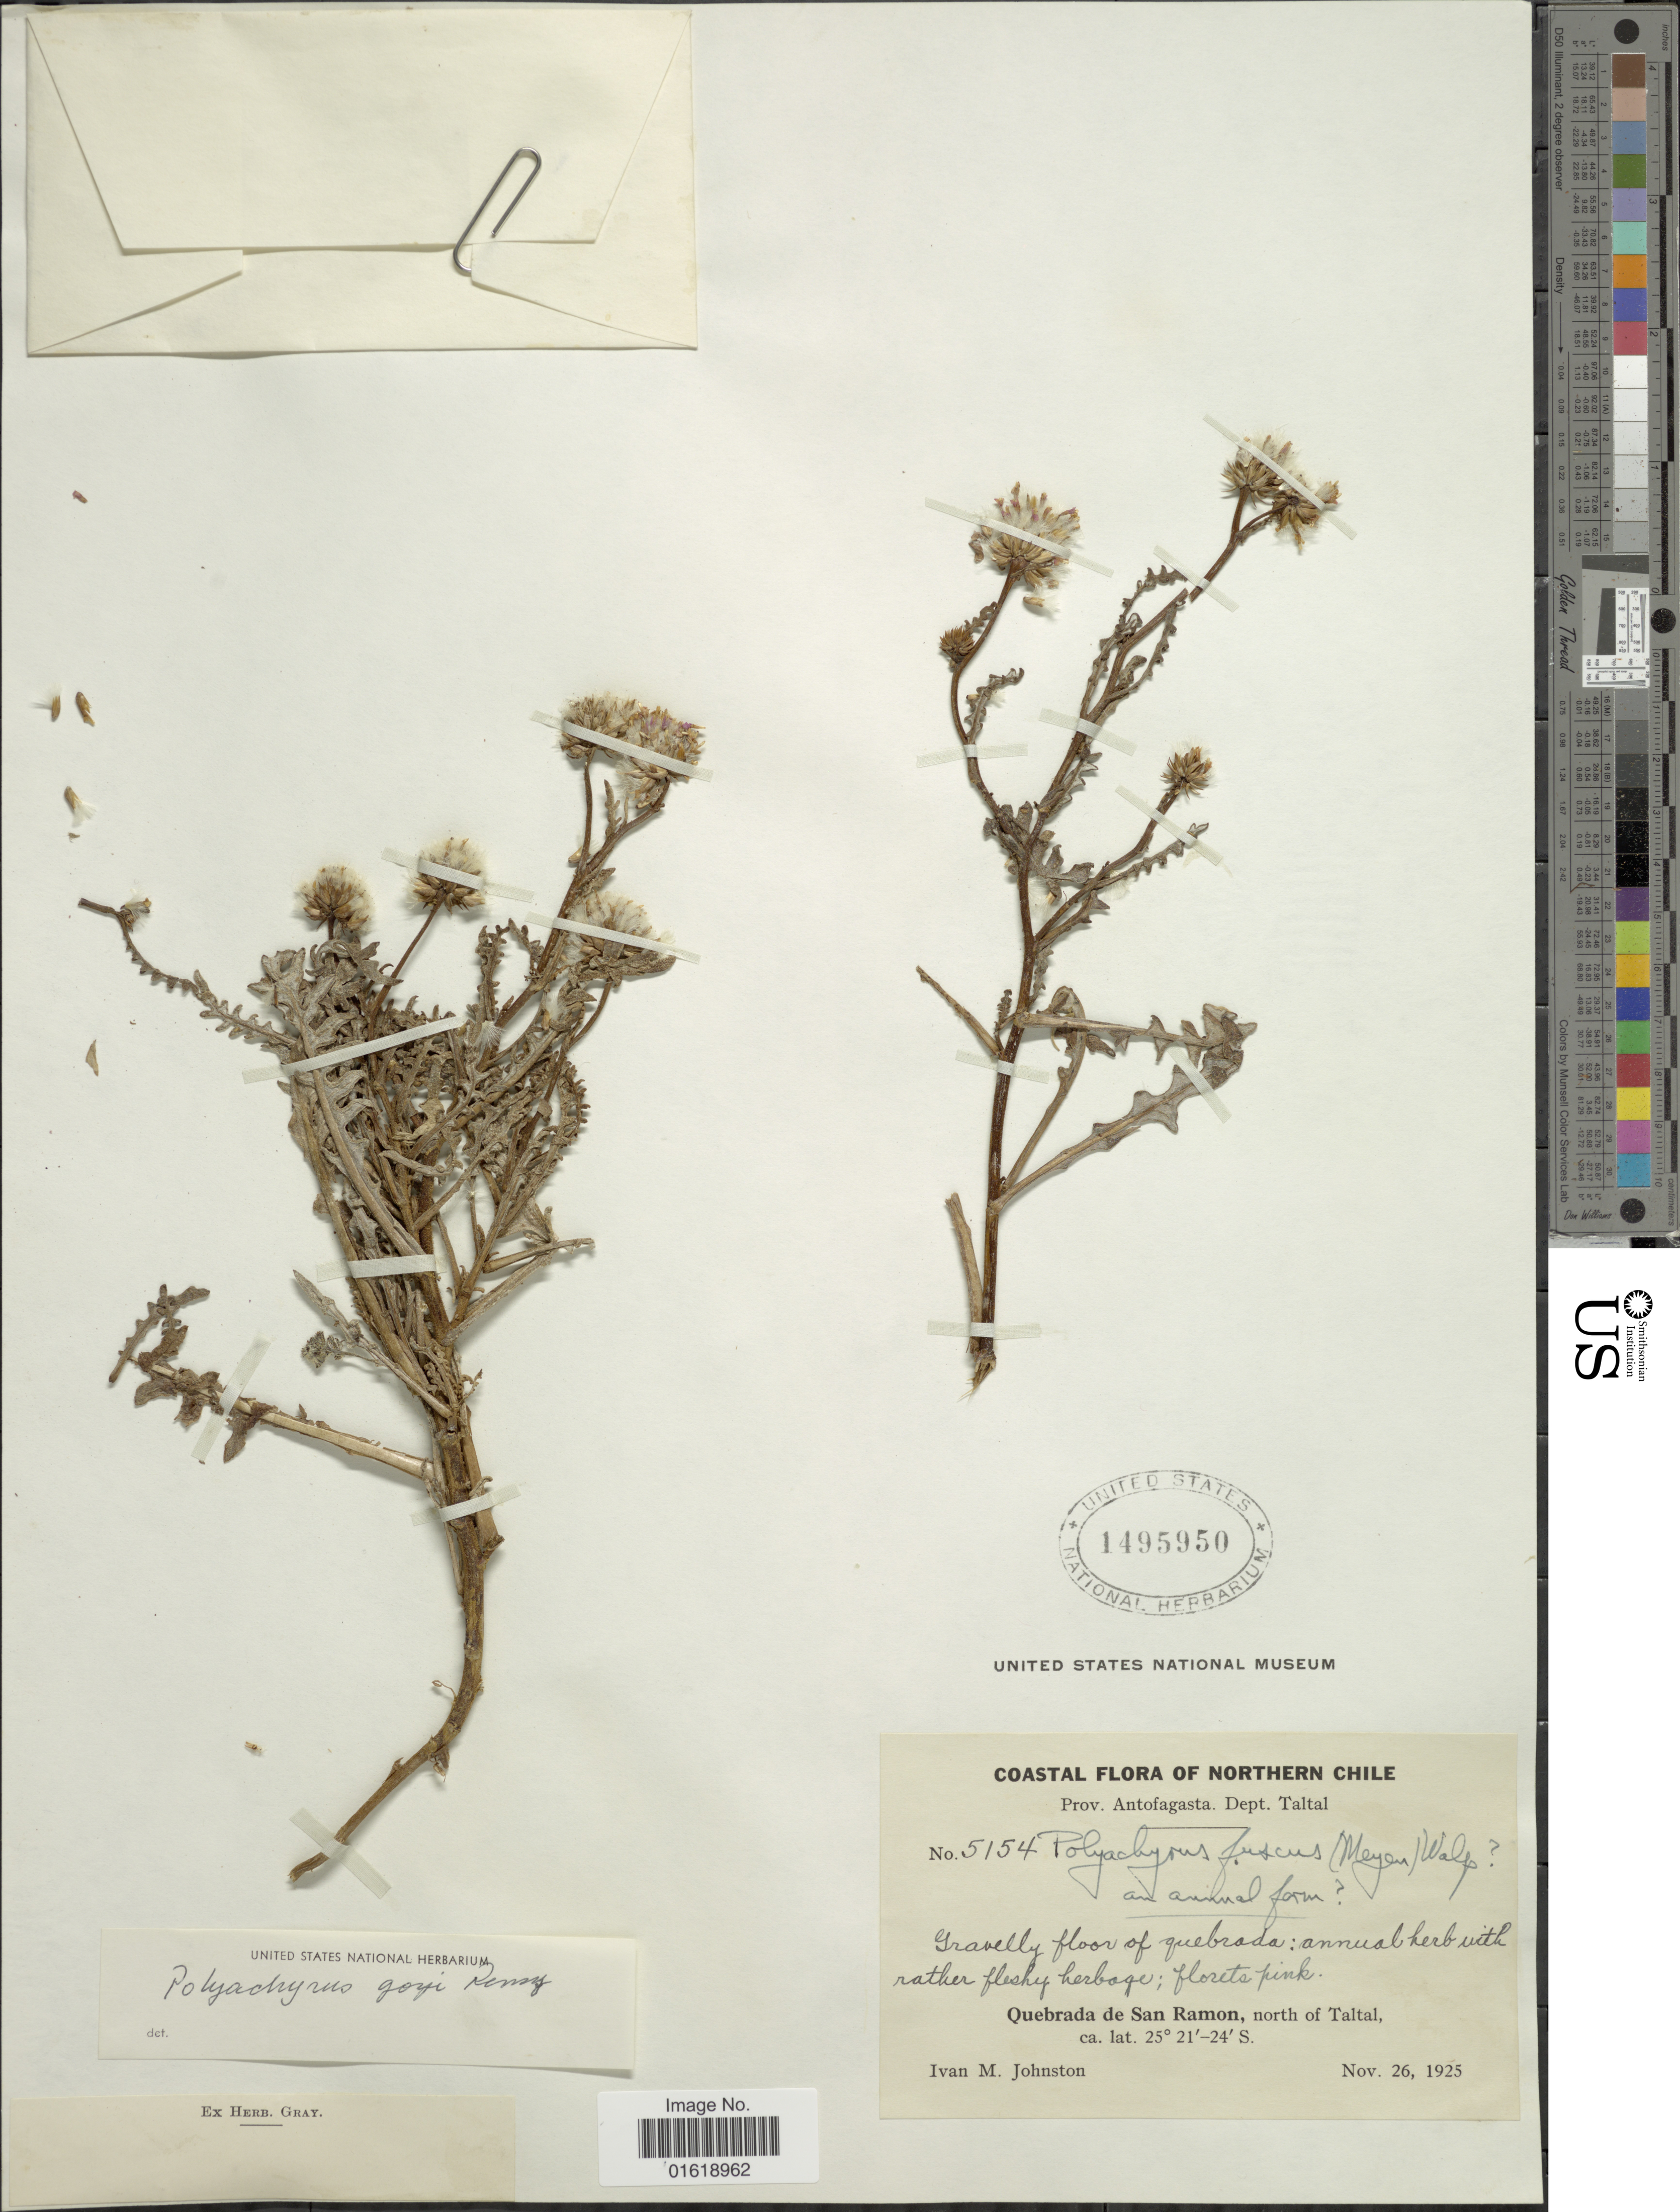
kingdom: Plantae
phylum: Tracheophyta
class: Magnoliopsida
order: Asterales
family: Asteraceae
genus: Polyachyrus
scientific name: Polyachyrus gayi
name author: J. Rémy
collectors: I.M. Johnston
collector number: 5154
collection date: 1925-11-26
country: Chile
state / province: Antofagasta (II)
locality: Northern Chile. prov. Antofagasta. Dept. Taltal. Quebrada de San Ramon, north of Taltal.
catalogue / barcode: US 1495950